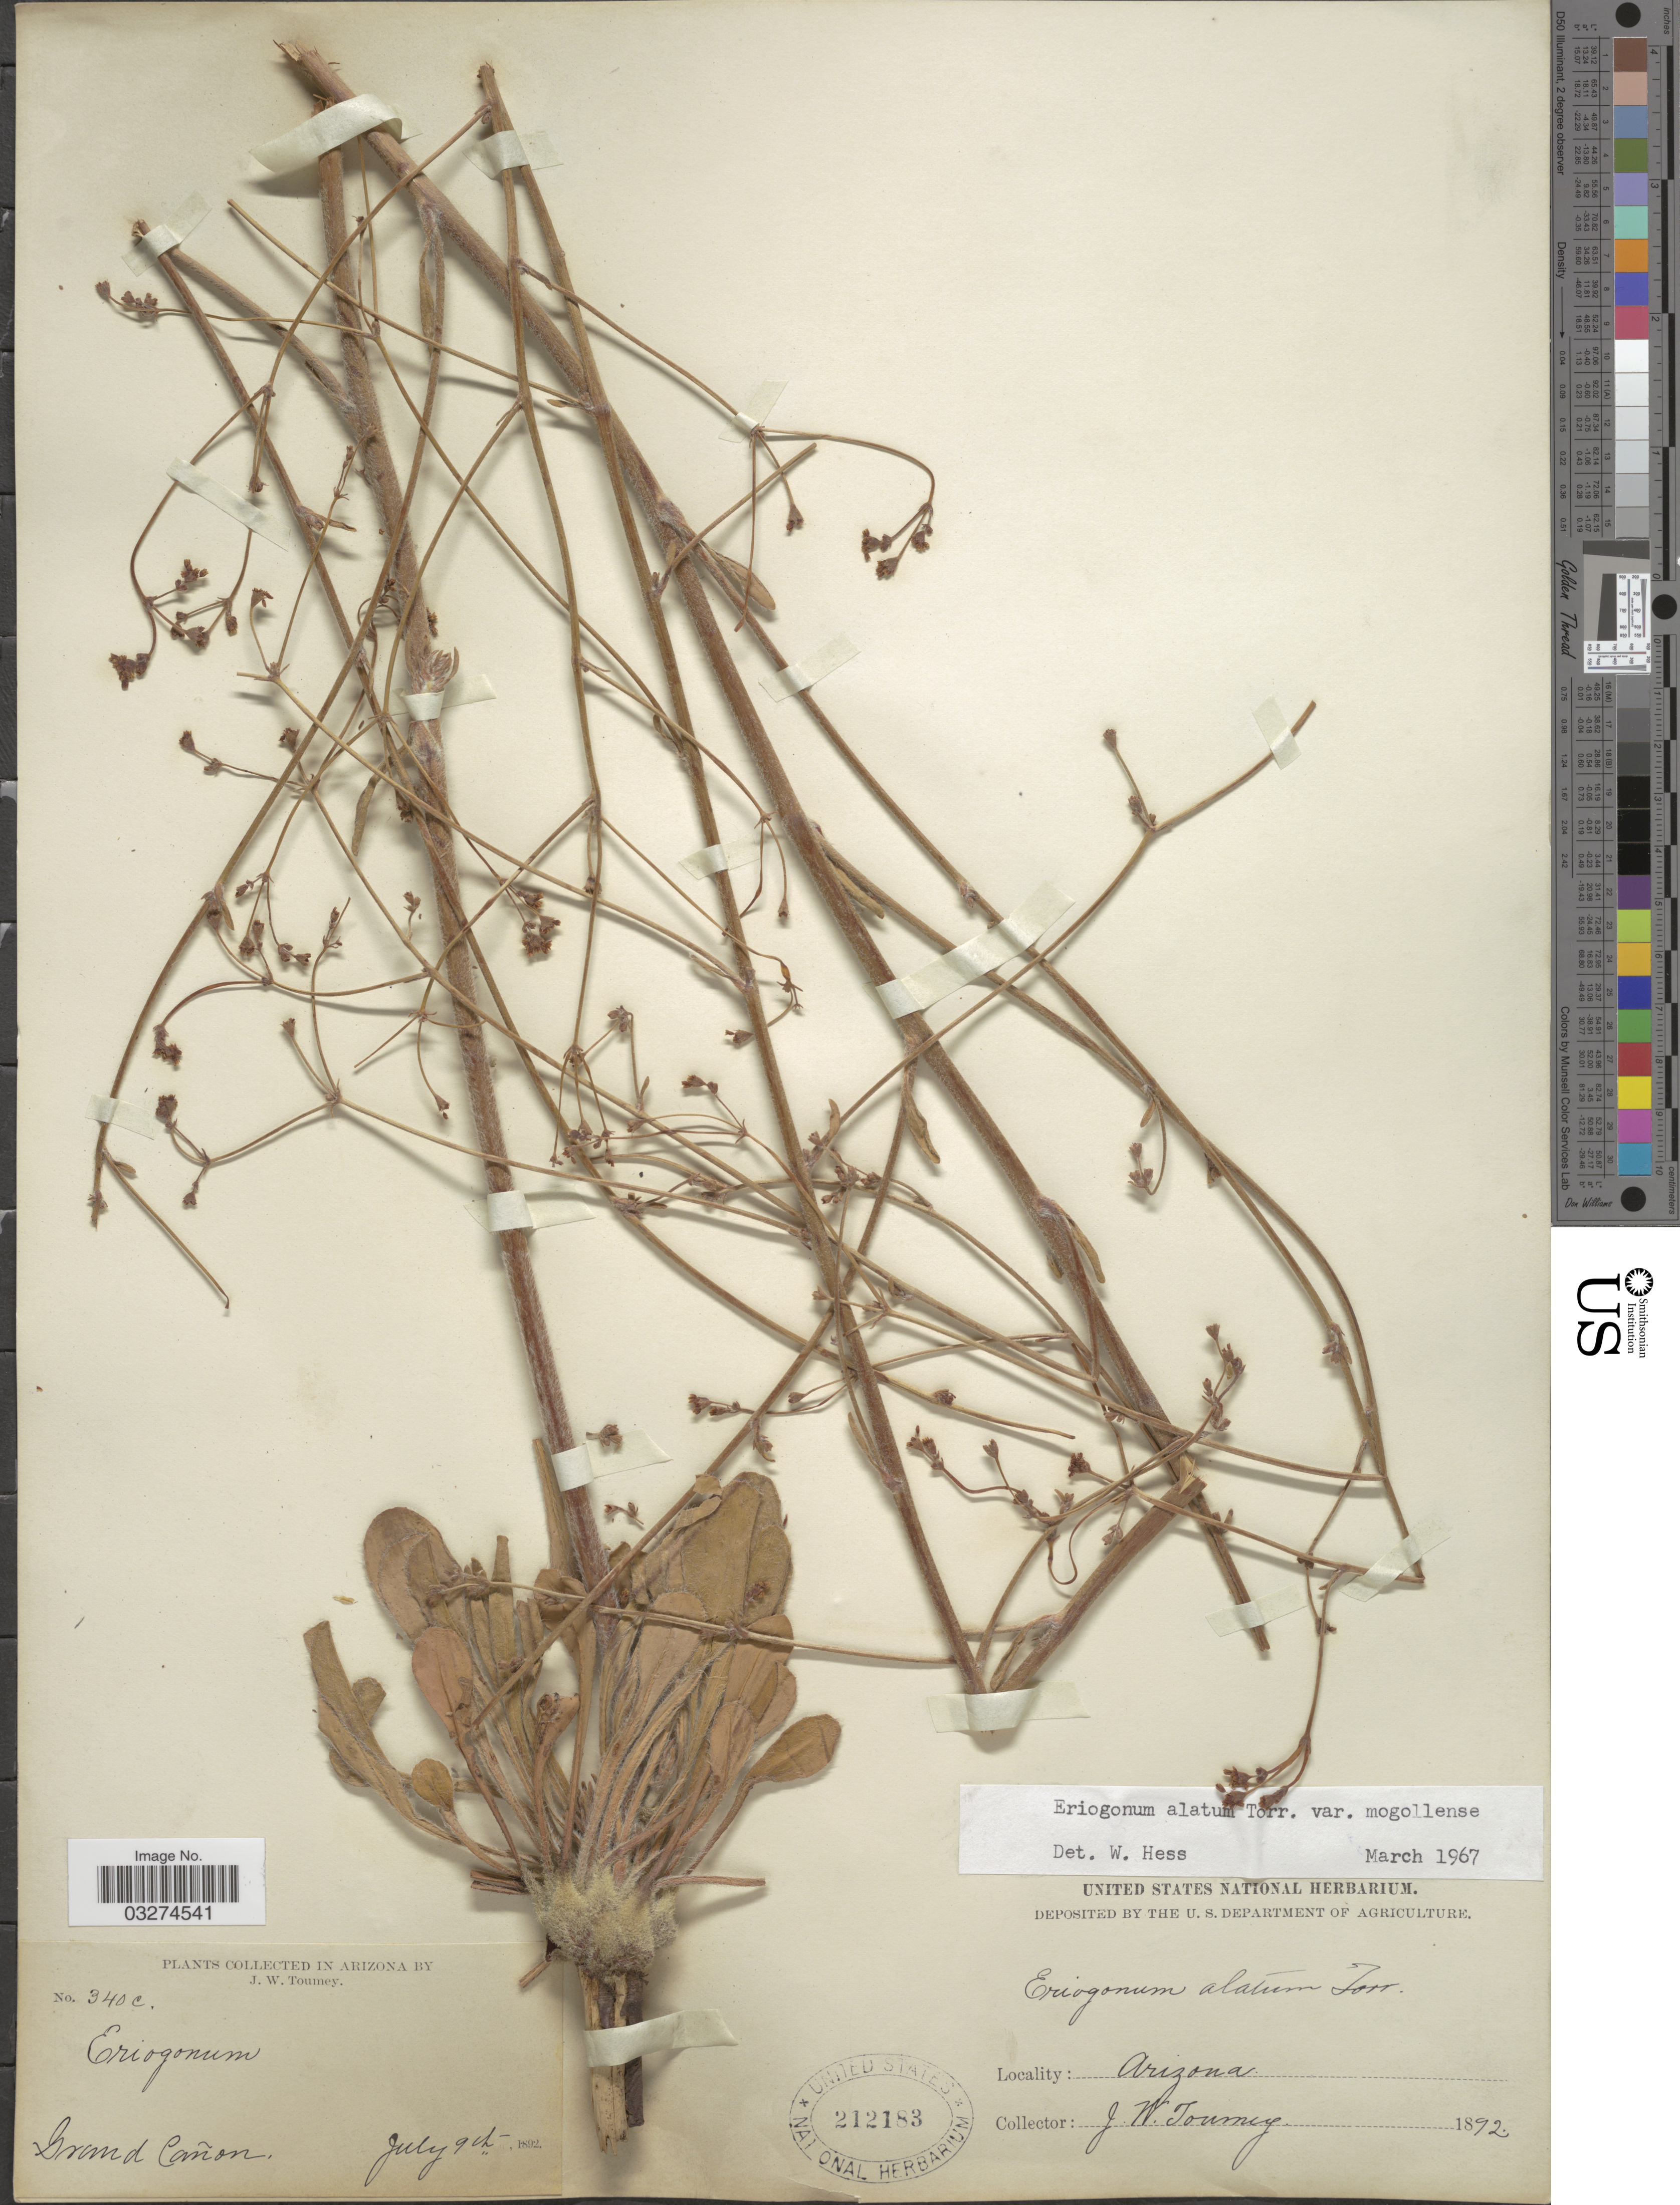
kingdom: Plantae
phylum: Tracheophyta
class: Magnoliopsida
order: Caryophyllales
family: Polygonaceae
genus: Eriogonum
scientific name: Eriogonum alatum var. mogollense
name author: S. Stokes ex M.E. Jones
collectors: J. W. Toumey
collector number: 340c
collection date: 1892-07-09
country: United States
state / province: Arizona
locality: Grand Cañon.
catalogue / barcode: US 212183